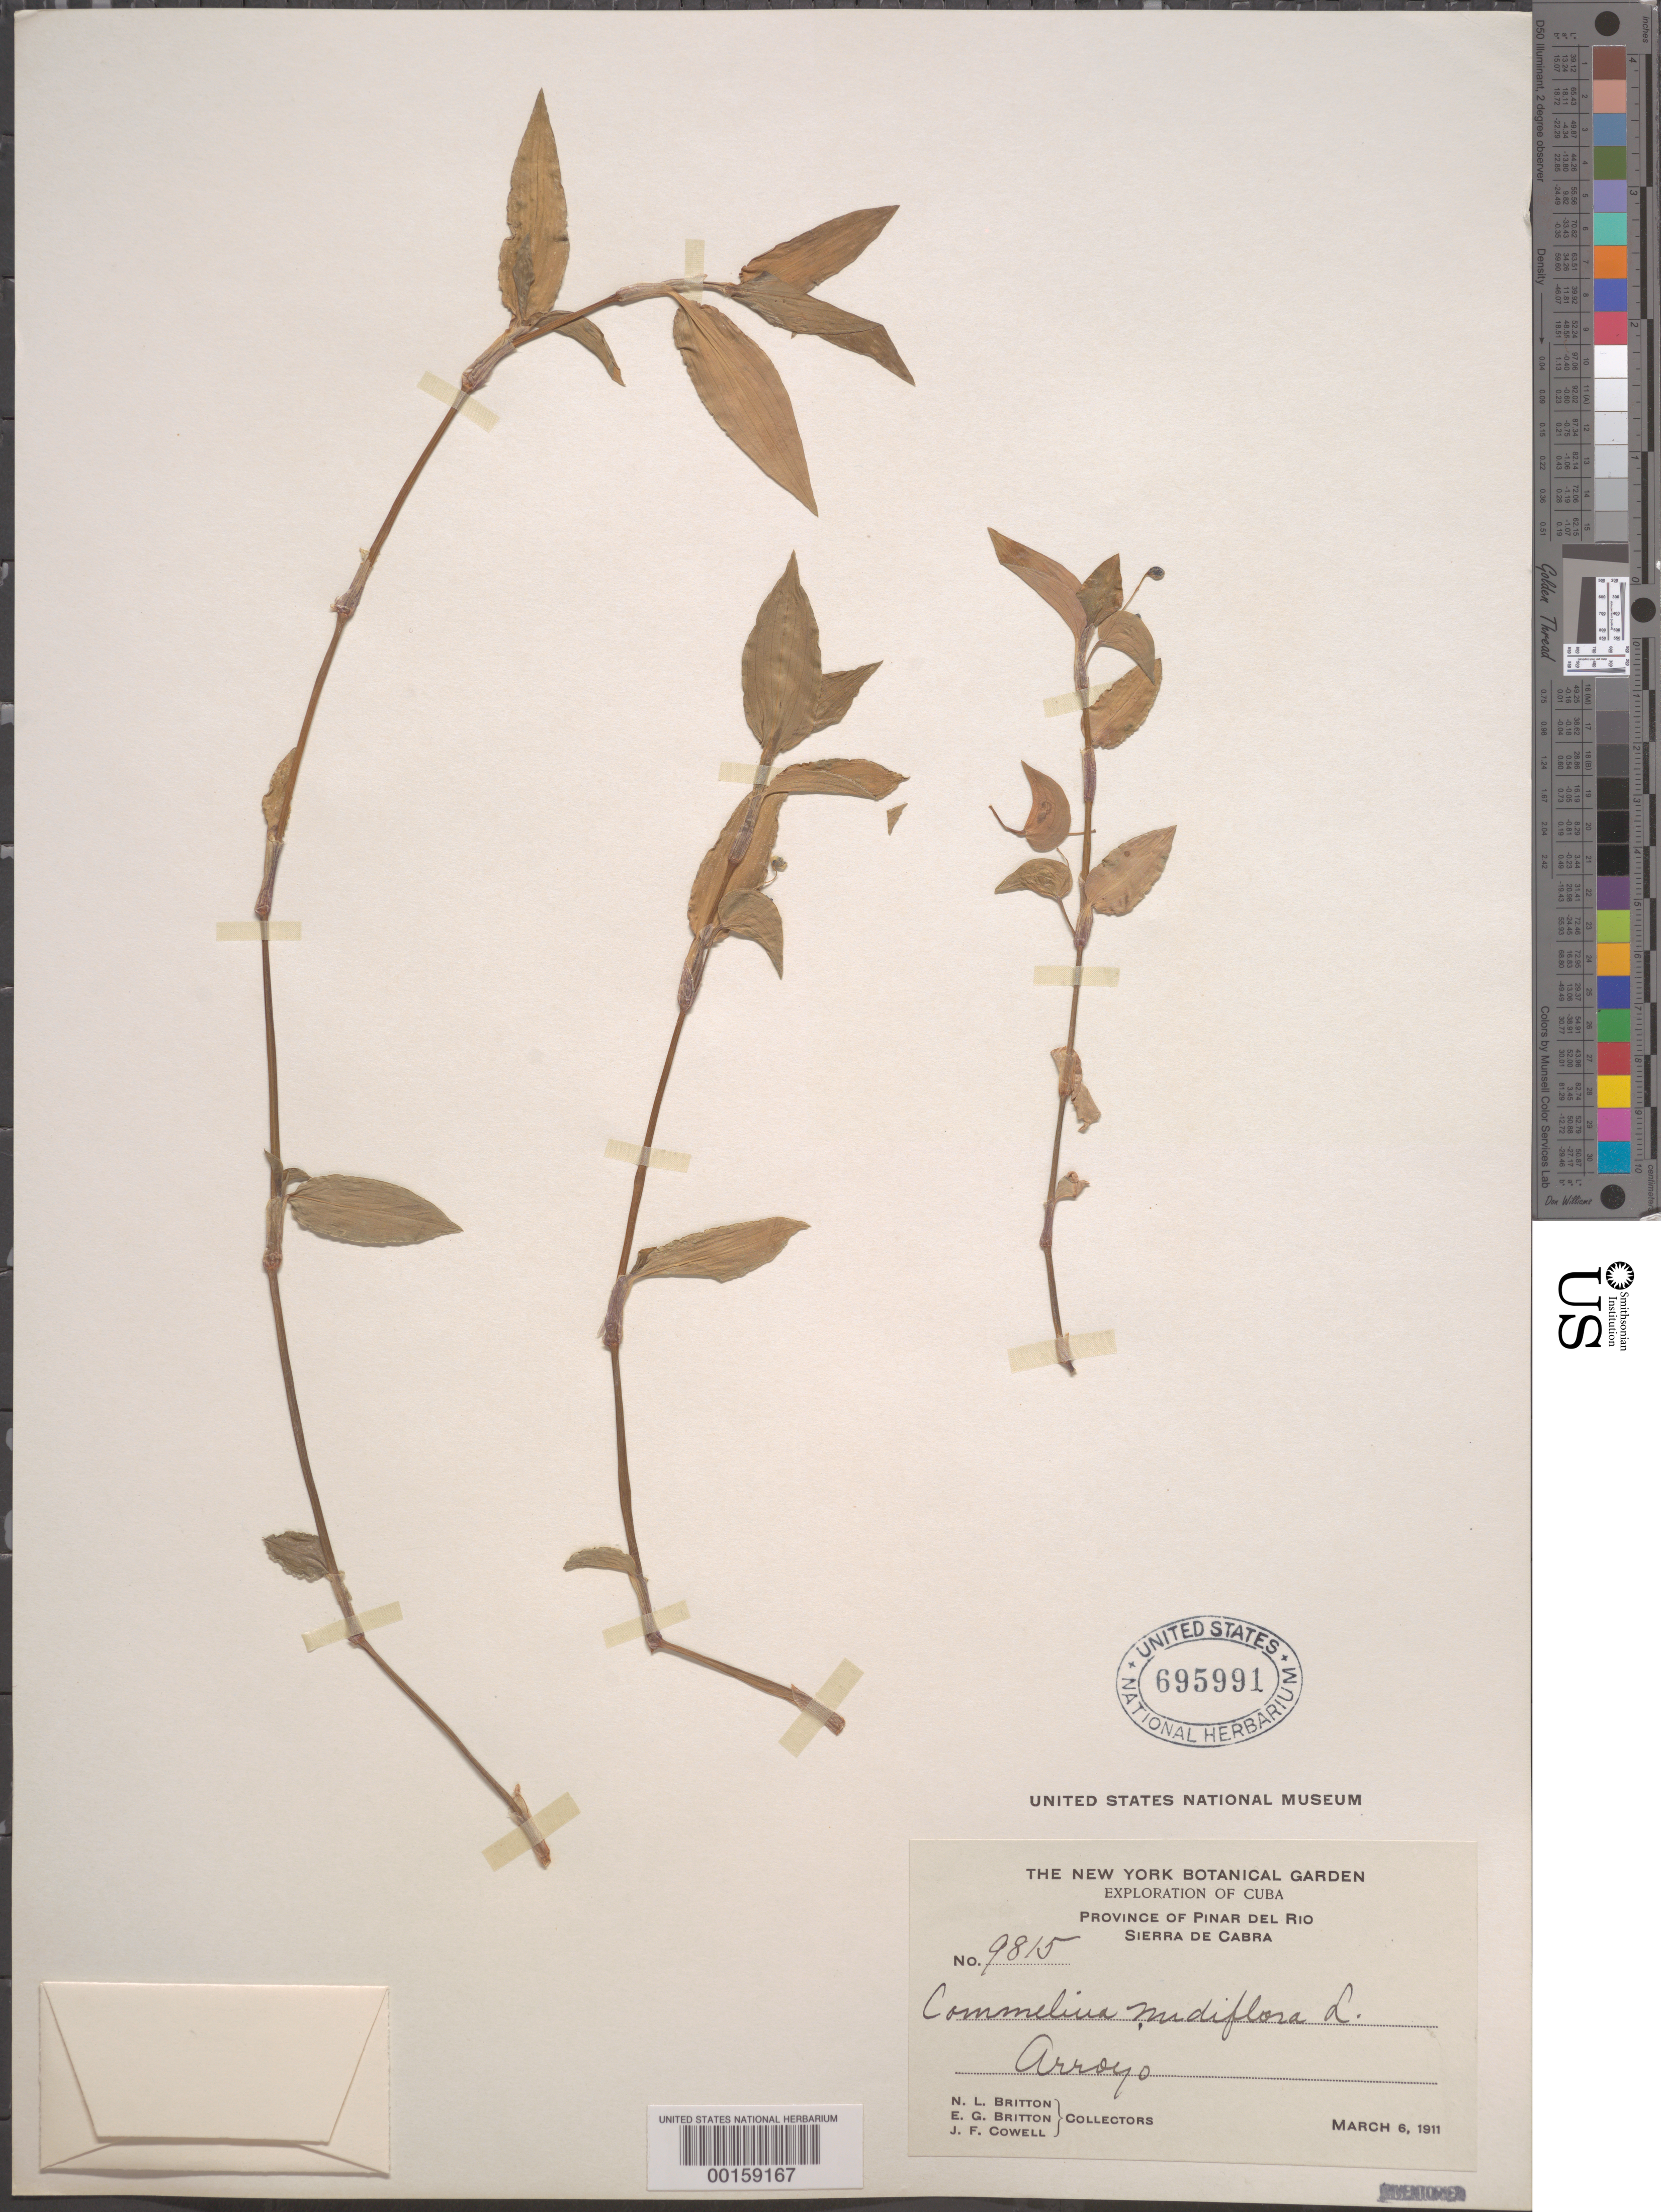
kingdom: Plantae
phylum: Tracheophyta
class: Liliopsida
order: Commelinales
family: Commelinaceae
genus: Commelina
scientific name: Commelina diffusa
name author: Burm. f.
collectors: N. Britton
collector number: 9815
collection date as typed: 06 Mar 1911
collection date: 1911-03-06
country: Cuba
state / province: Pinar del Río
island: Greater Antilles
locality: Sierra de cabra; arroyo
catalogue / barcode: US 695991